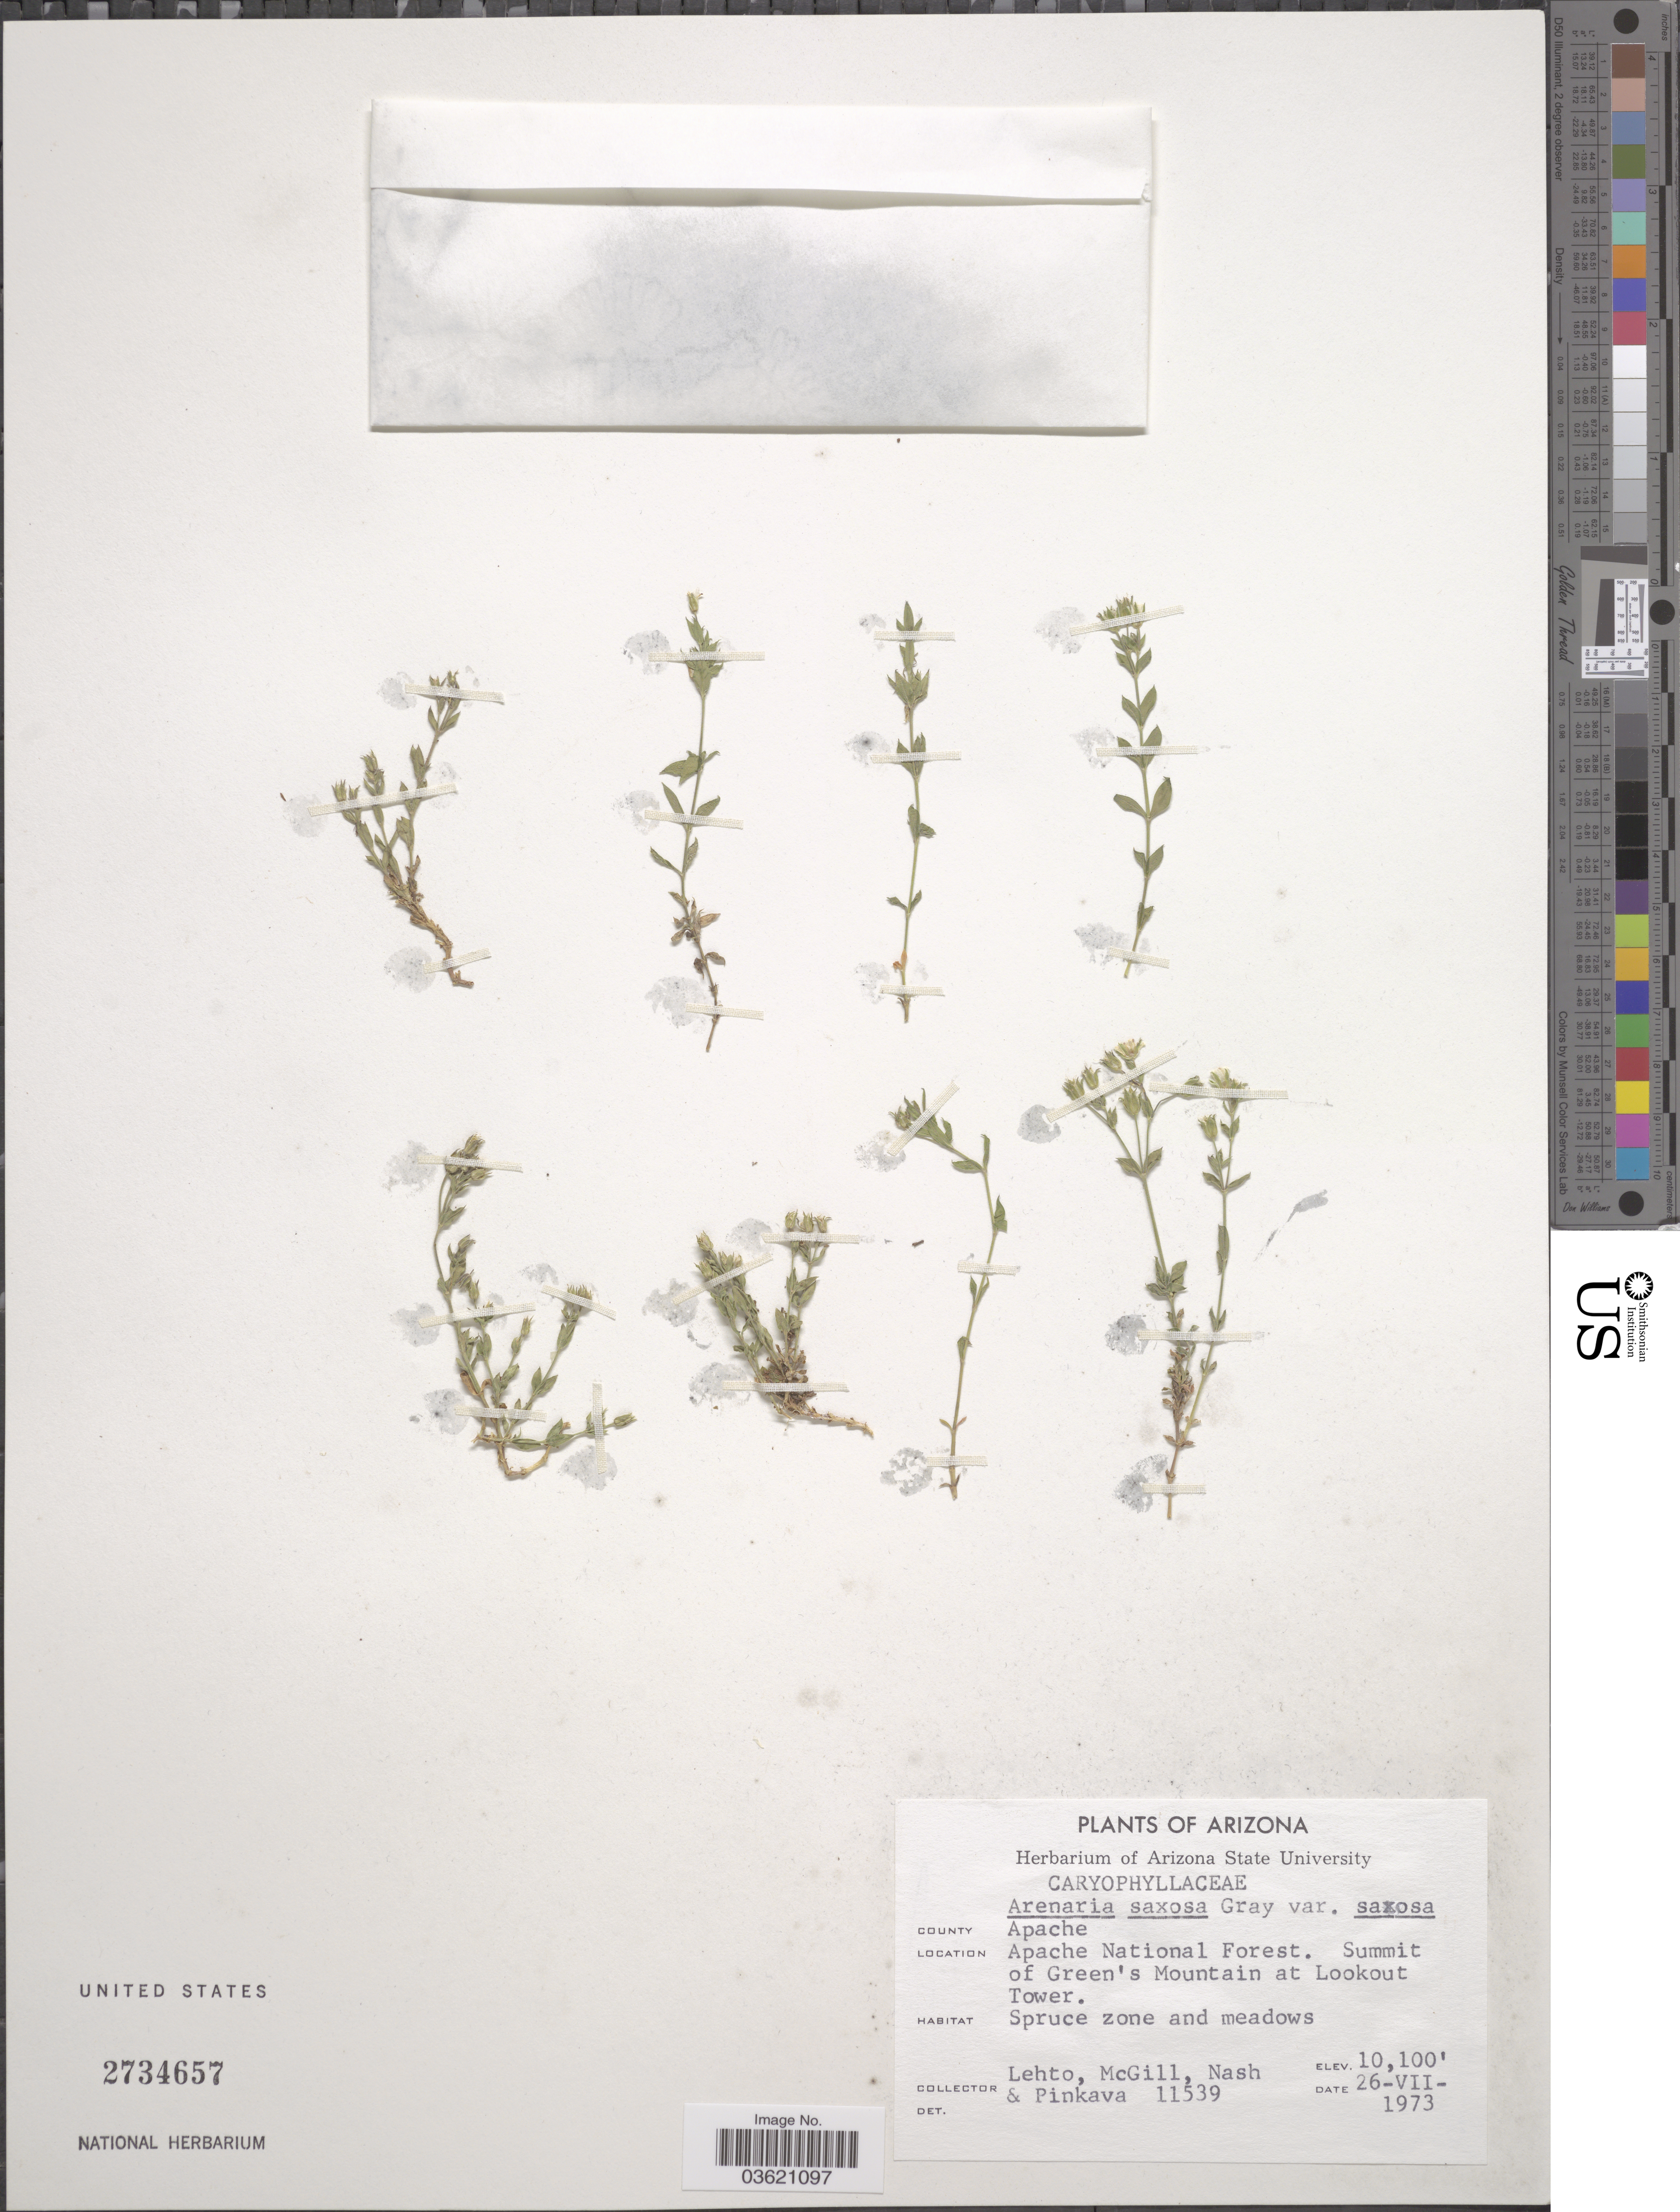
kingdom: Plantae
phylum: Tracheophyta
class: Magnoliopsida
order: Caryophyllales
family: Caryophyllaceae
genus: Arenaria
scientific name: Arenaria saxosa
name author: A. Gray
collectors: -. Lehto, -. McGill, -- Nash & -. Pinkava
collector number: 11539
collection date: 1973-07-26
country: United States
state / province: Arizona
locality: County Apache. Apache National Forest. Summit of Green's Mountain at Lookout Tower.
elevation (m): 3078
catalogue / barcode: US 2734657